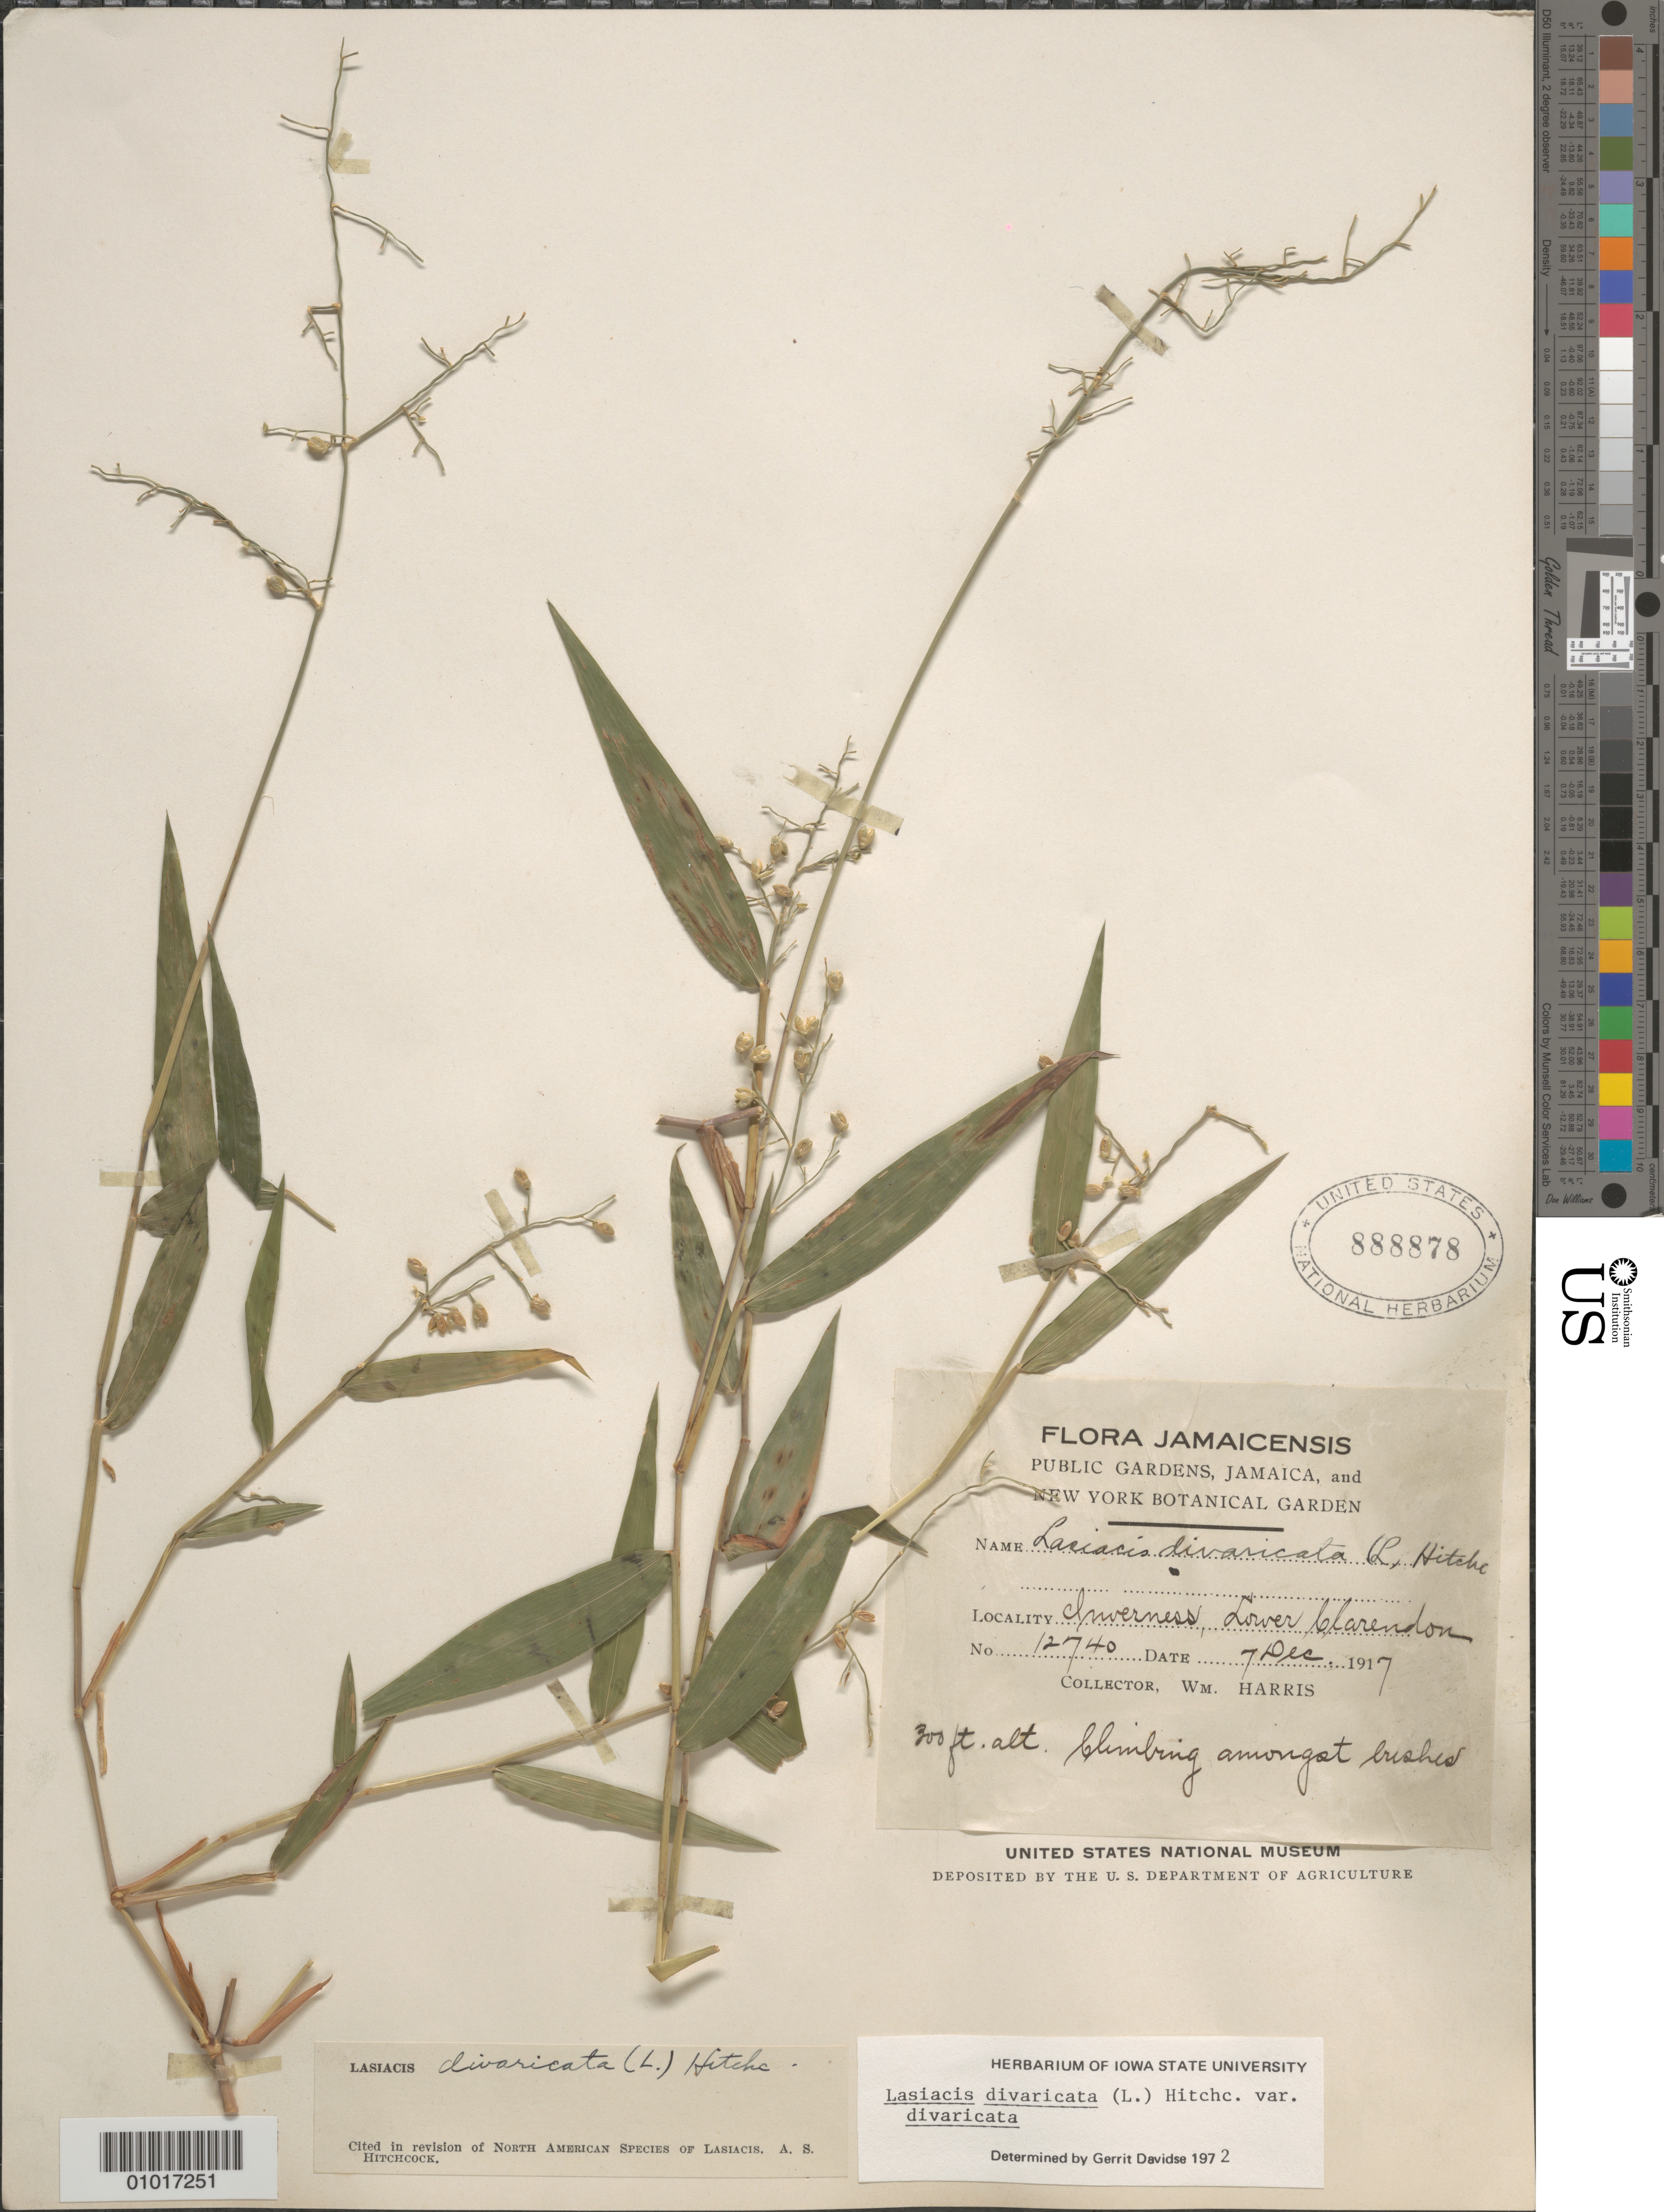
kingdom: Plantae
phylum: Tracheophyta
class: Liliopsida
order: Poales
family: Poaceae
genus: Lasiacis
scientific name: Lasiacis divaricata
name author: (L.) Hitchc.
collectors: W. H. Harris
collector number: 12740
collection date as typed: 07 Dec 1917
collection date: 1917-12-07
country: Jamaica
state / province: Clarendon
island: Jamaica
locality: Inverness, Lower Clarendon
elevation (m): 91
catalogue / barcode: US 888878